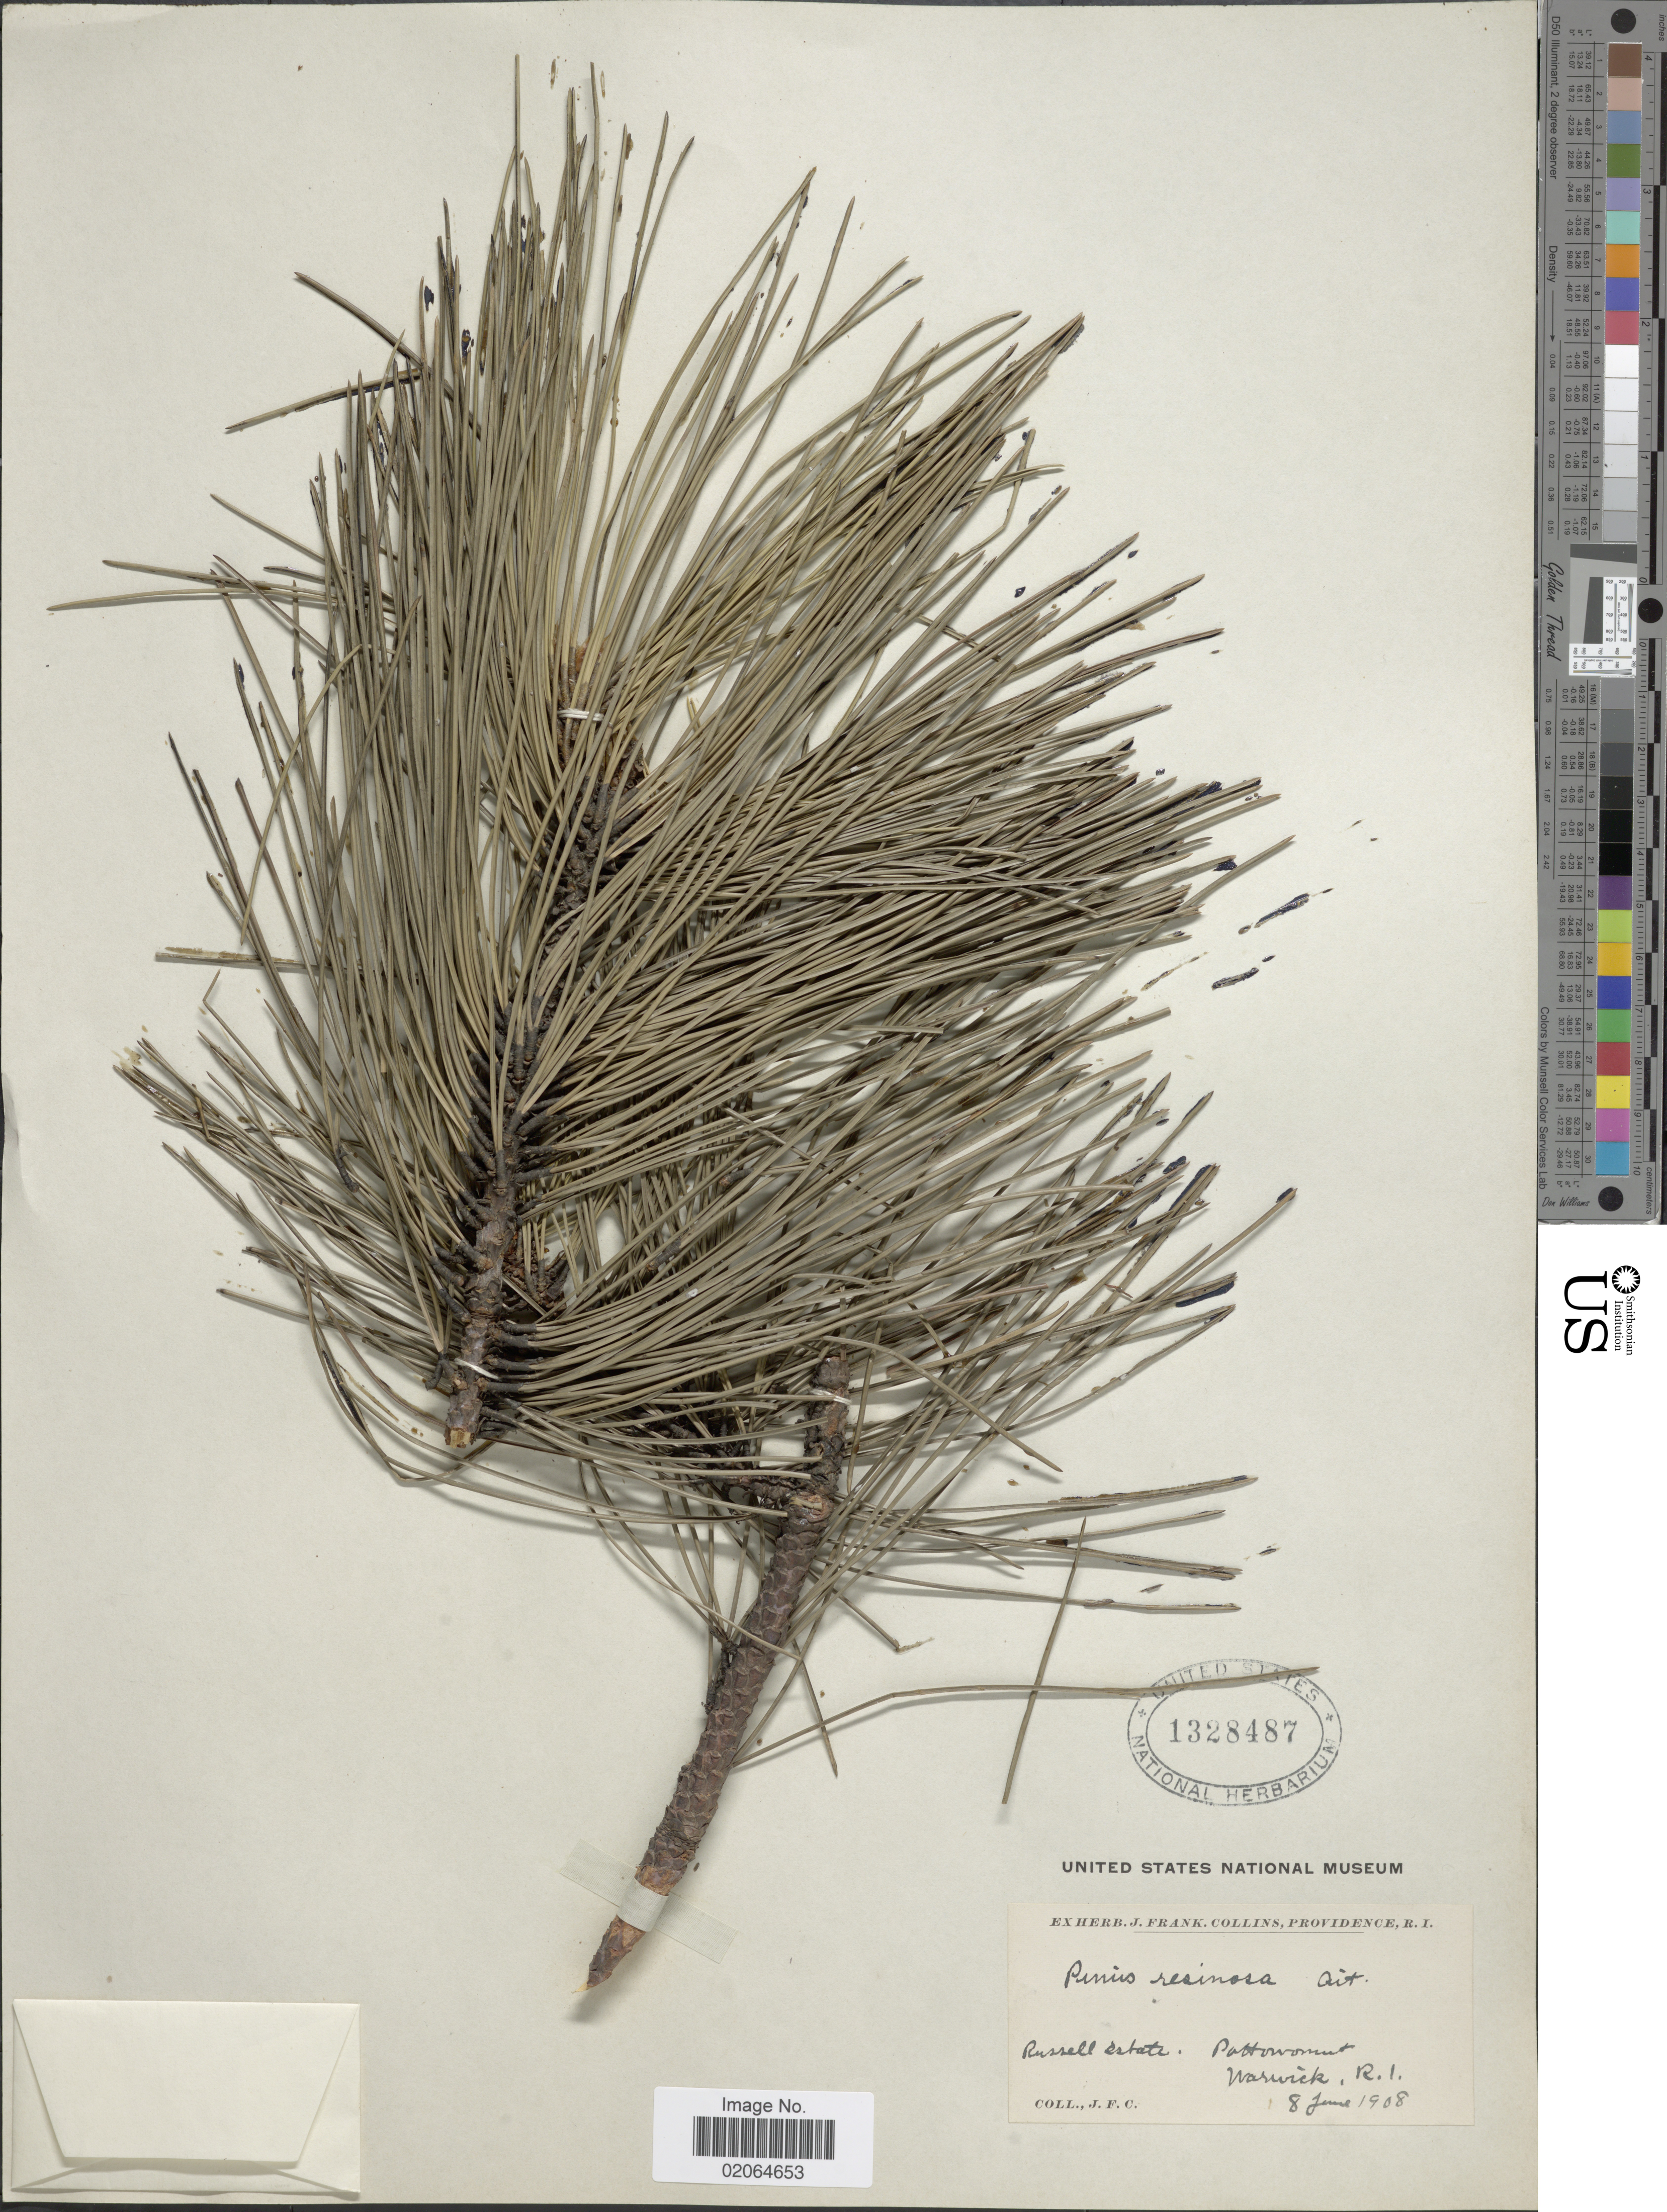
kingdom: Plantae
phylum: Tracheophyta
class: Pinopsida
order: Pinales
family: Pinaceae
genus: Pinus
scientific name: Pinus resinosa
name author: Aiton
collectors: J. Collins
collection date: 1908-06-08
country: United States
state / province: Rhode Island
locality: Russell Estate. Potowomut Warwick.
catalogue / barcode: US 1328487